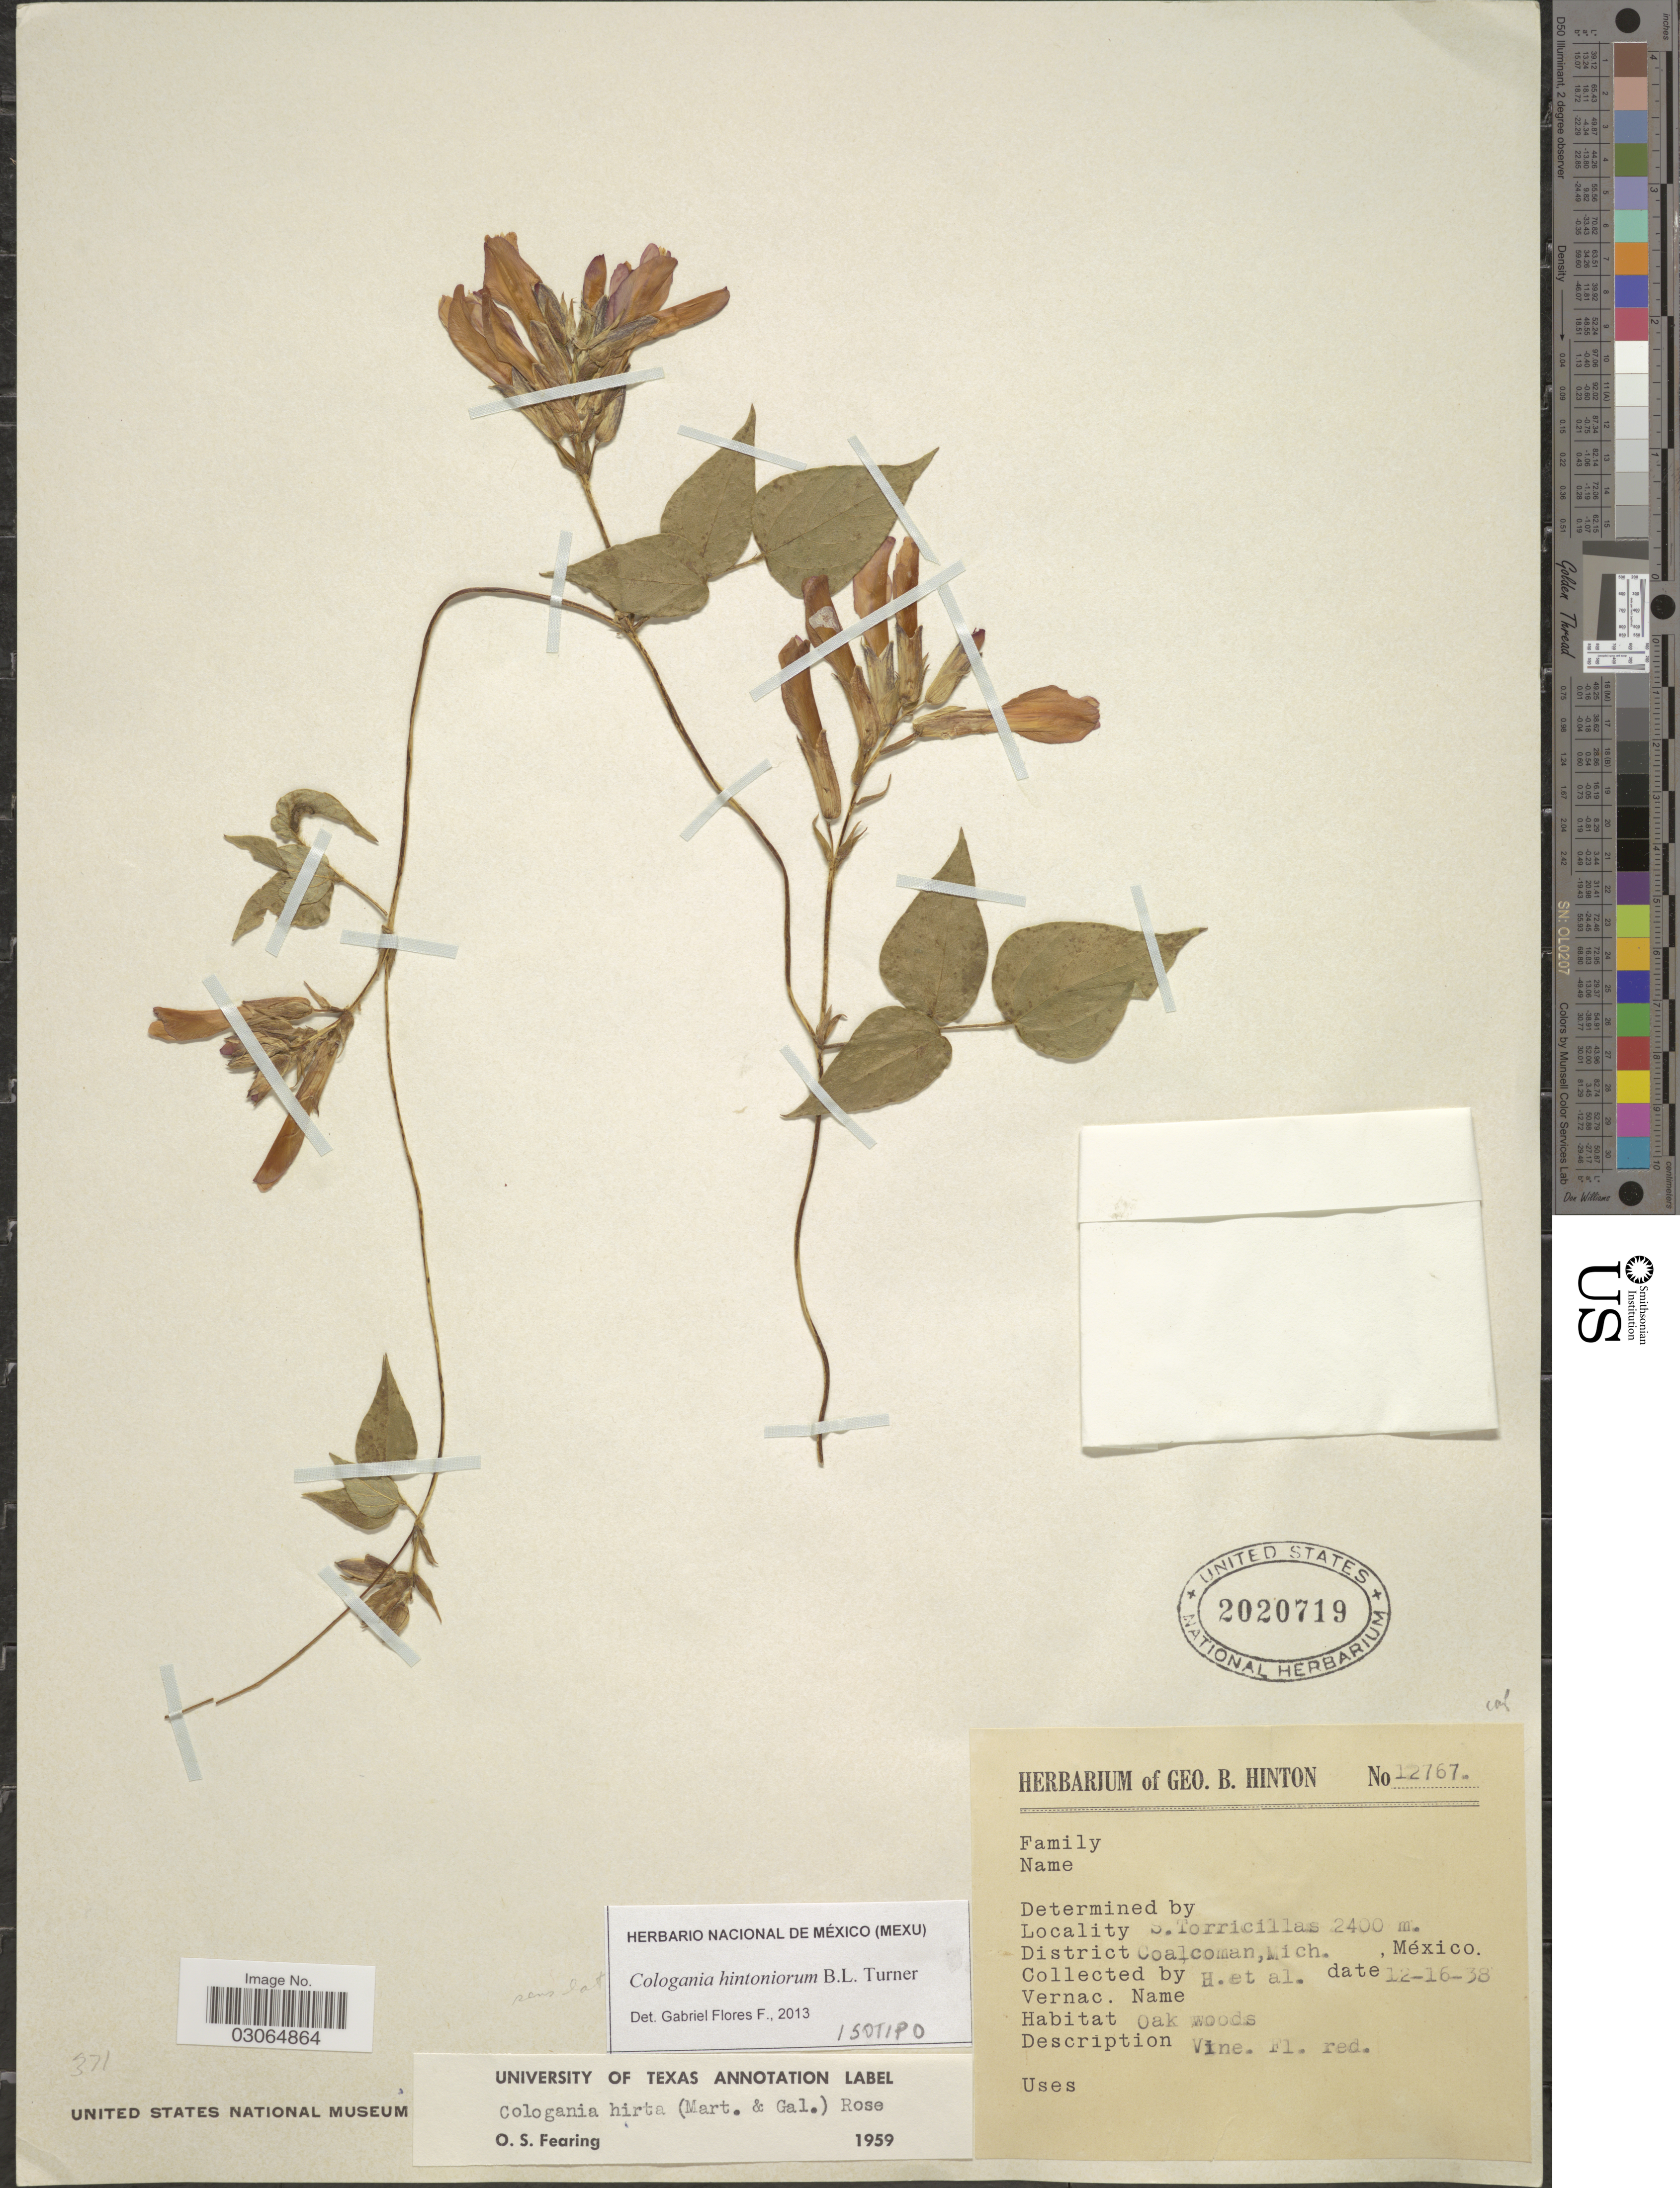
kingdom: Plantae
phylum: Tracheophyta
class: Magnoliopsida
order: Fabales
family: Fabaceae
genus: Cologania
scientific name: Cologania hintoniorum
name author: B.L. Turner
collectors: G. B. Hinton & et al.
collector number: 12767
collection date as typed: Transcribed d/m/y: 16/12/38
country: Mexico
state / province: Michoacán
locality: S. Torricillas. District Coalcoman, mich.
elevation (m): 2400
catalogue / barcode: US 2020719